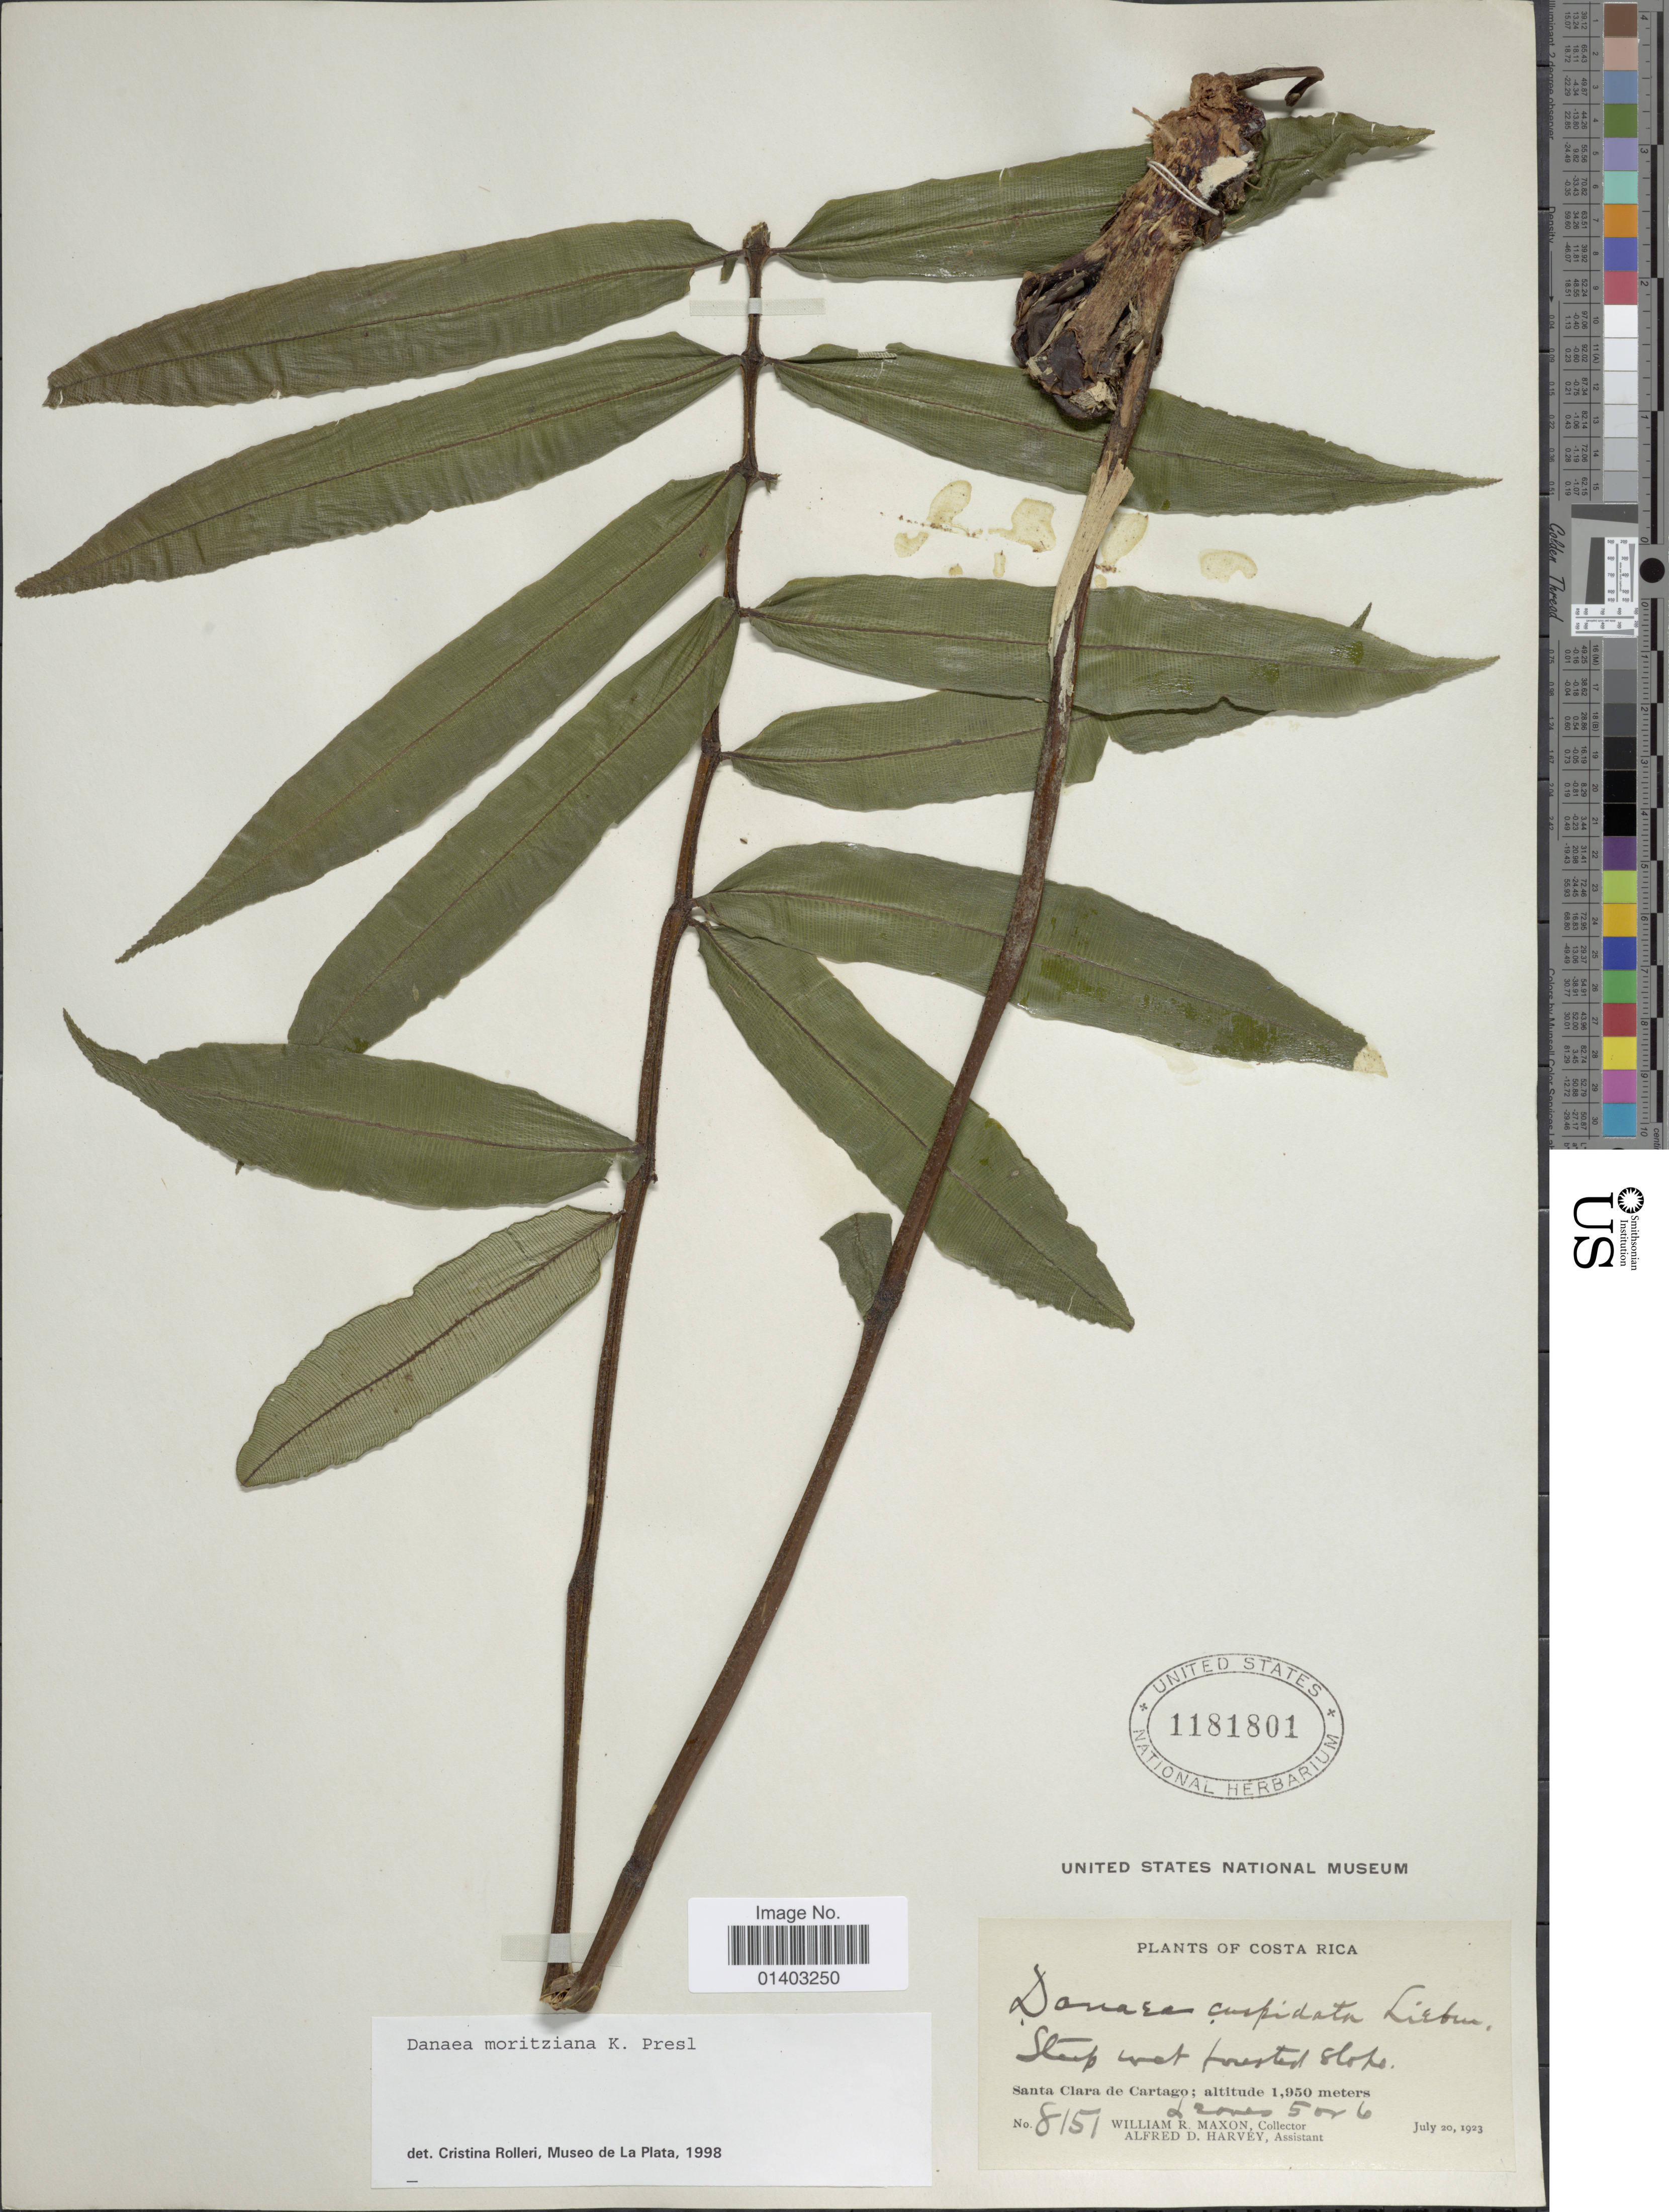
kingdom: Plantae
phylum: Tracheophyta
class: Polypodiopsida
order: Marattiales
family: Marattiaceae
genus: Danaea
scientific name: Danaea moritziana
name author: C. Presl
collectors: W. R. Maxon & A. D. Harvey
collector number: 8151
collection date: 1923-07-20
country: Costa Rica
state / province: Cartago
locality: Santa Clara de cartago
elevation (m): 1950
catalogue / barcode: US 1181801